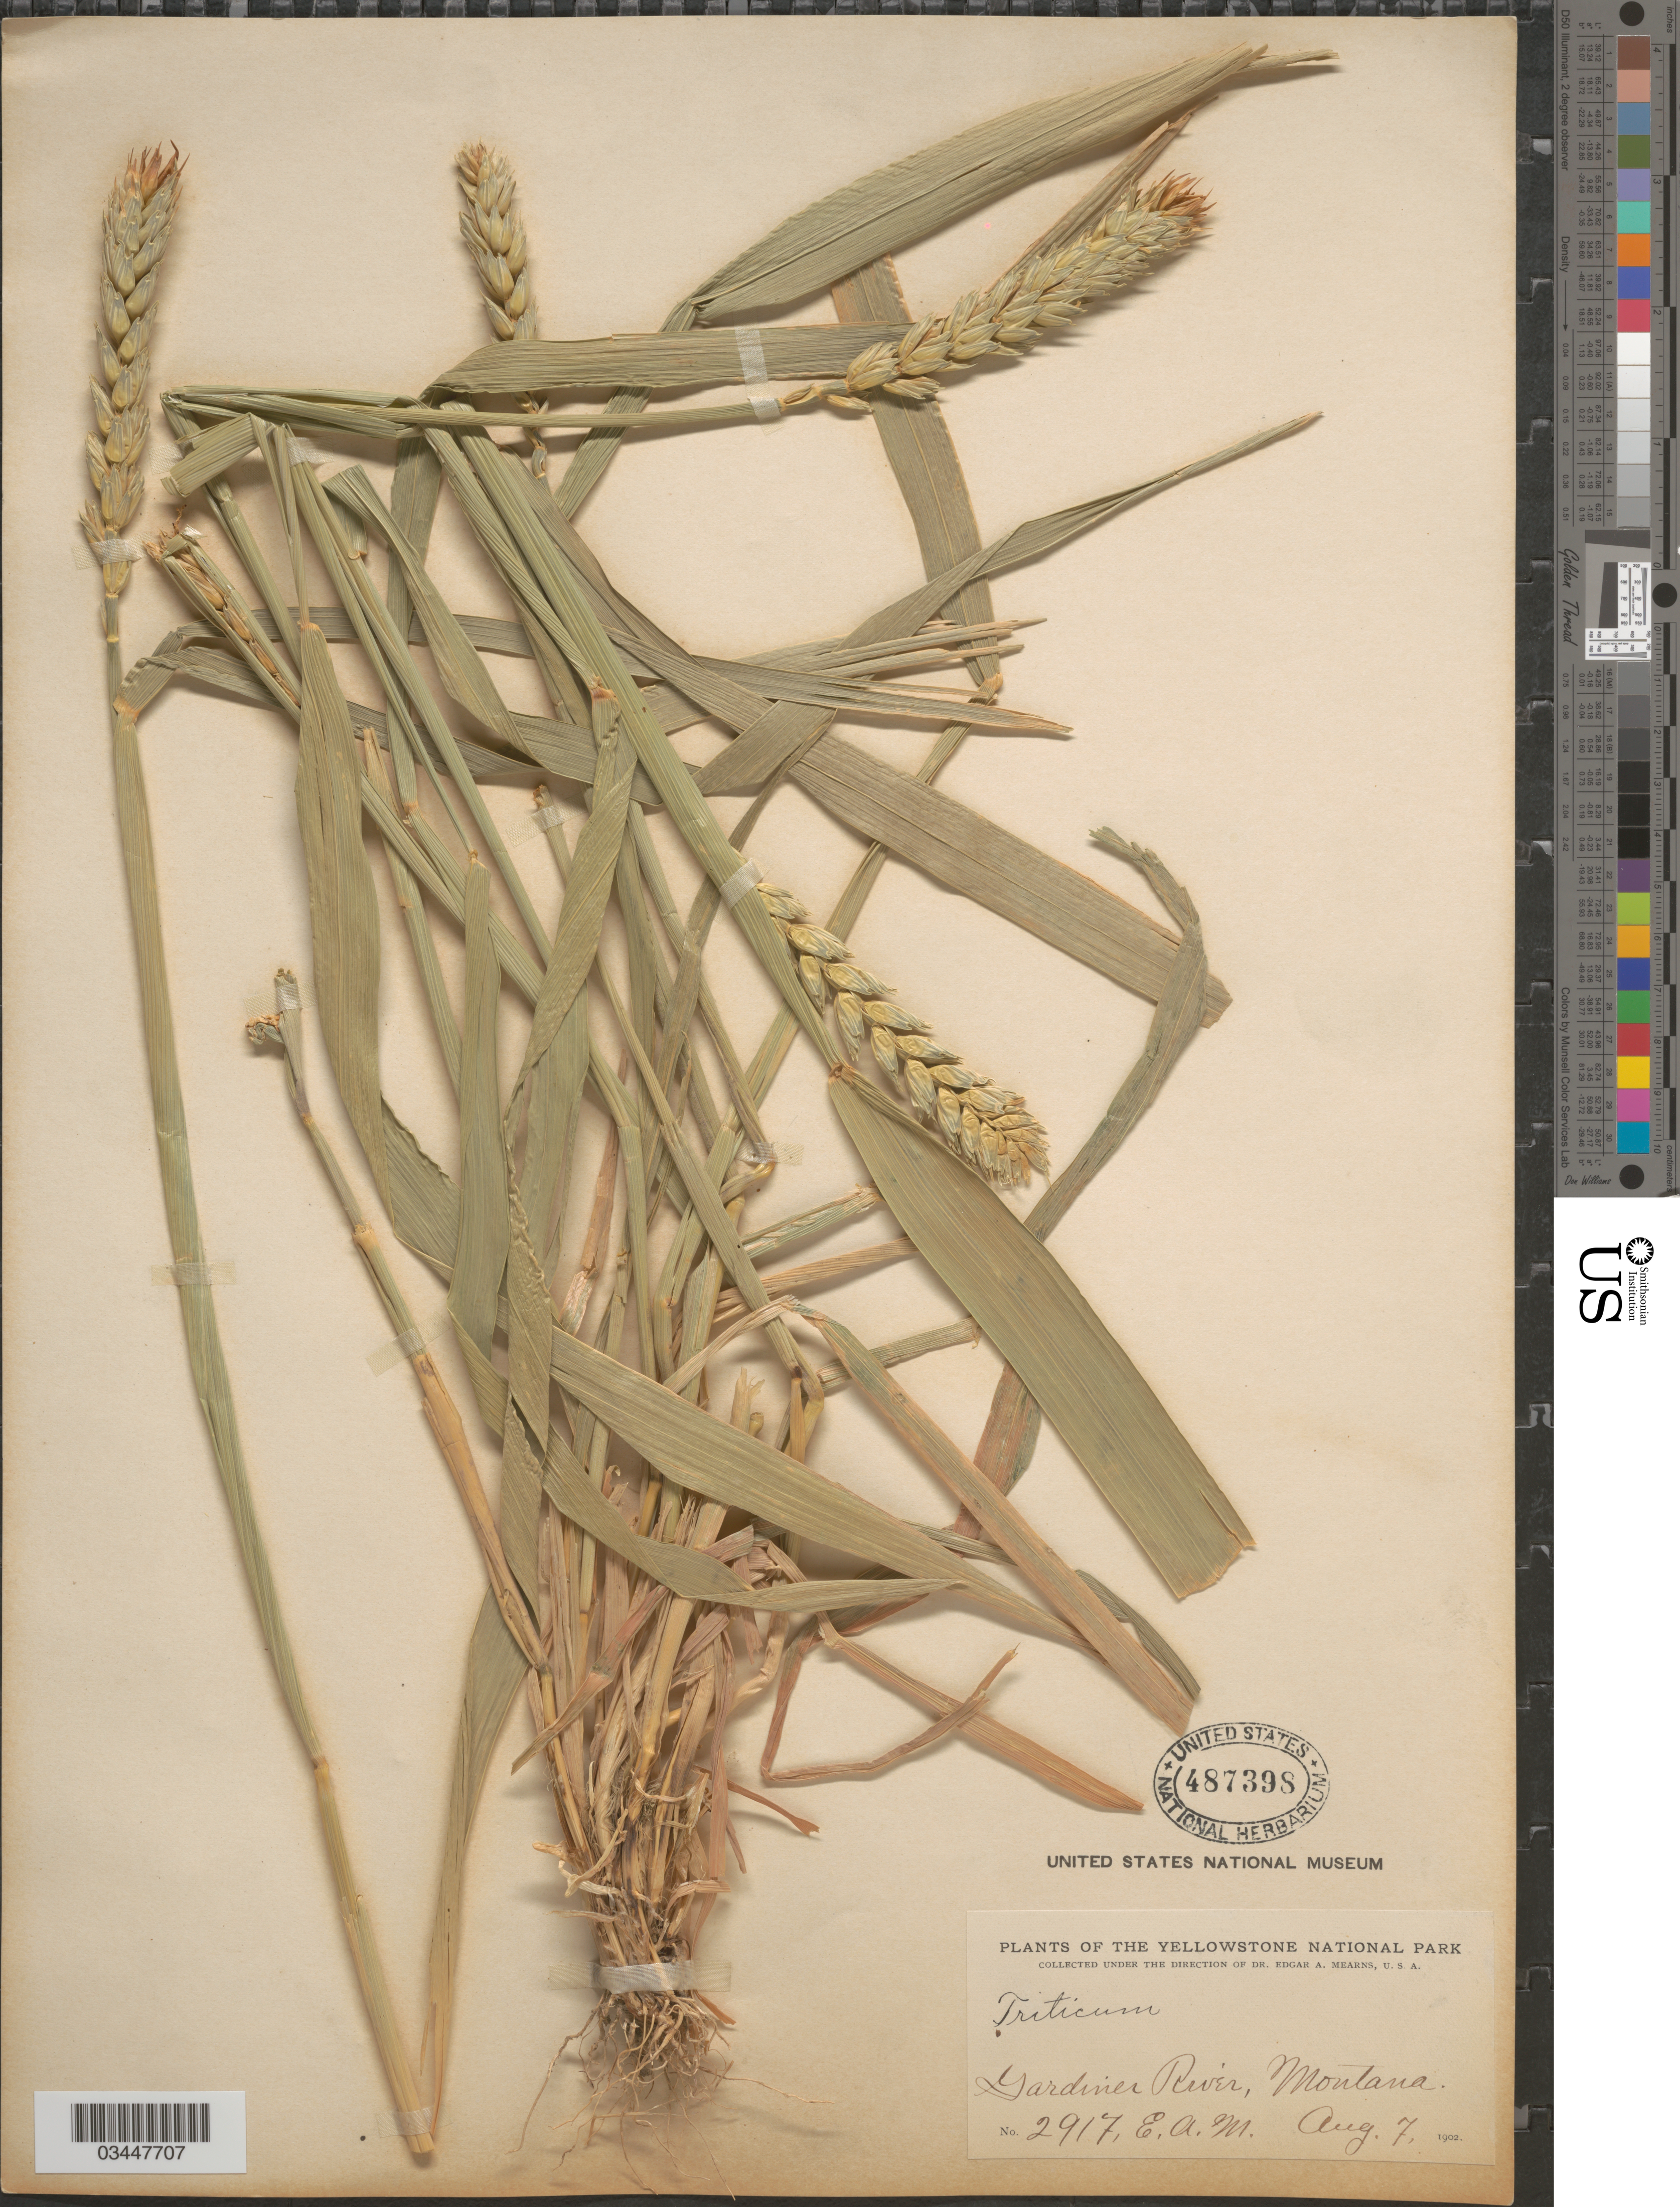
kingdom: Plantae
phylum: Tracheophyta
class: Liliopsida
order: Poales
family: Poaceae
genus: Triticum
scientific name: Triticum aestivum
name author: L.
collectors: E. A. Mearns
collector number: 2917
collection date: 1902-08-07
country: United States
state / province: Montana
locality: The Yellowstone National Park. Gardiner River.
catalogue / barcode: US 487398